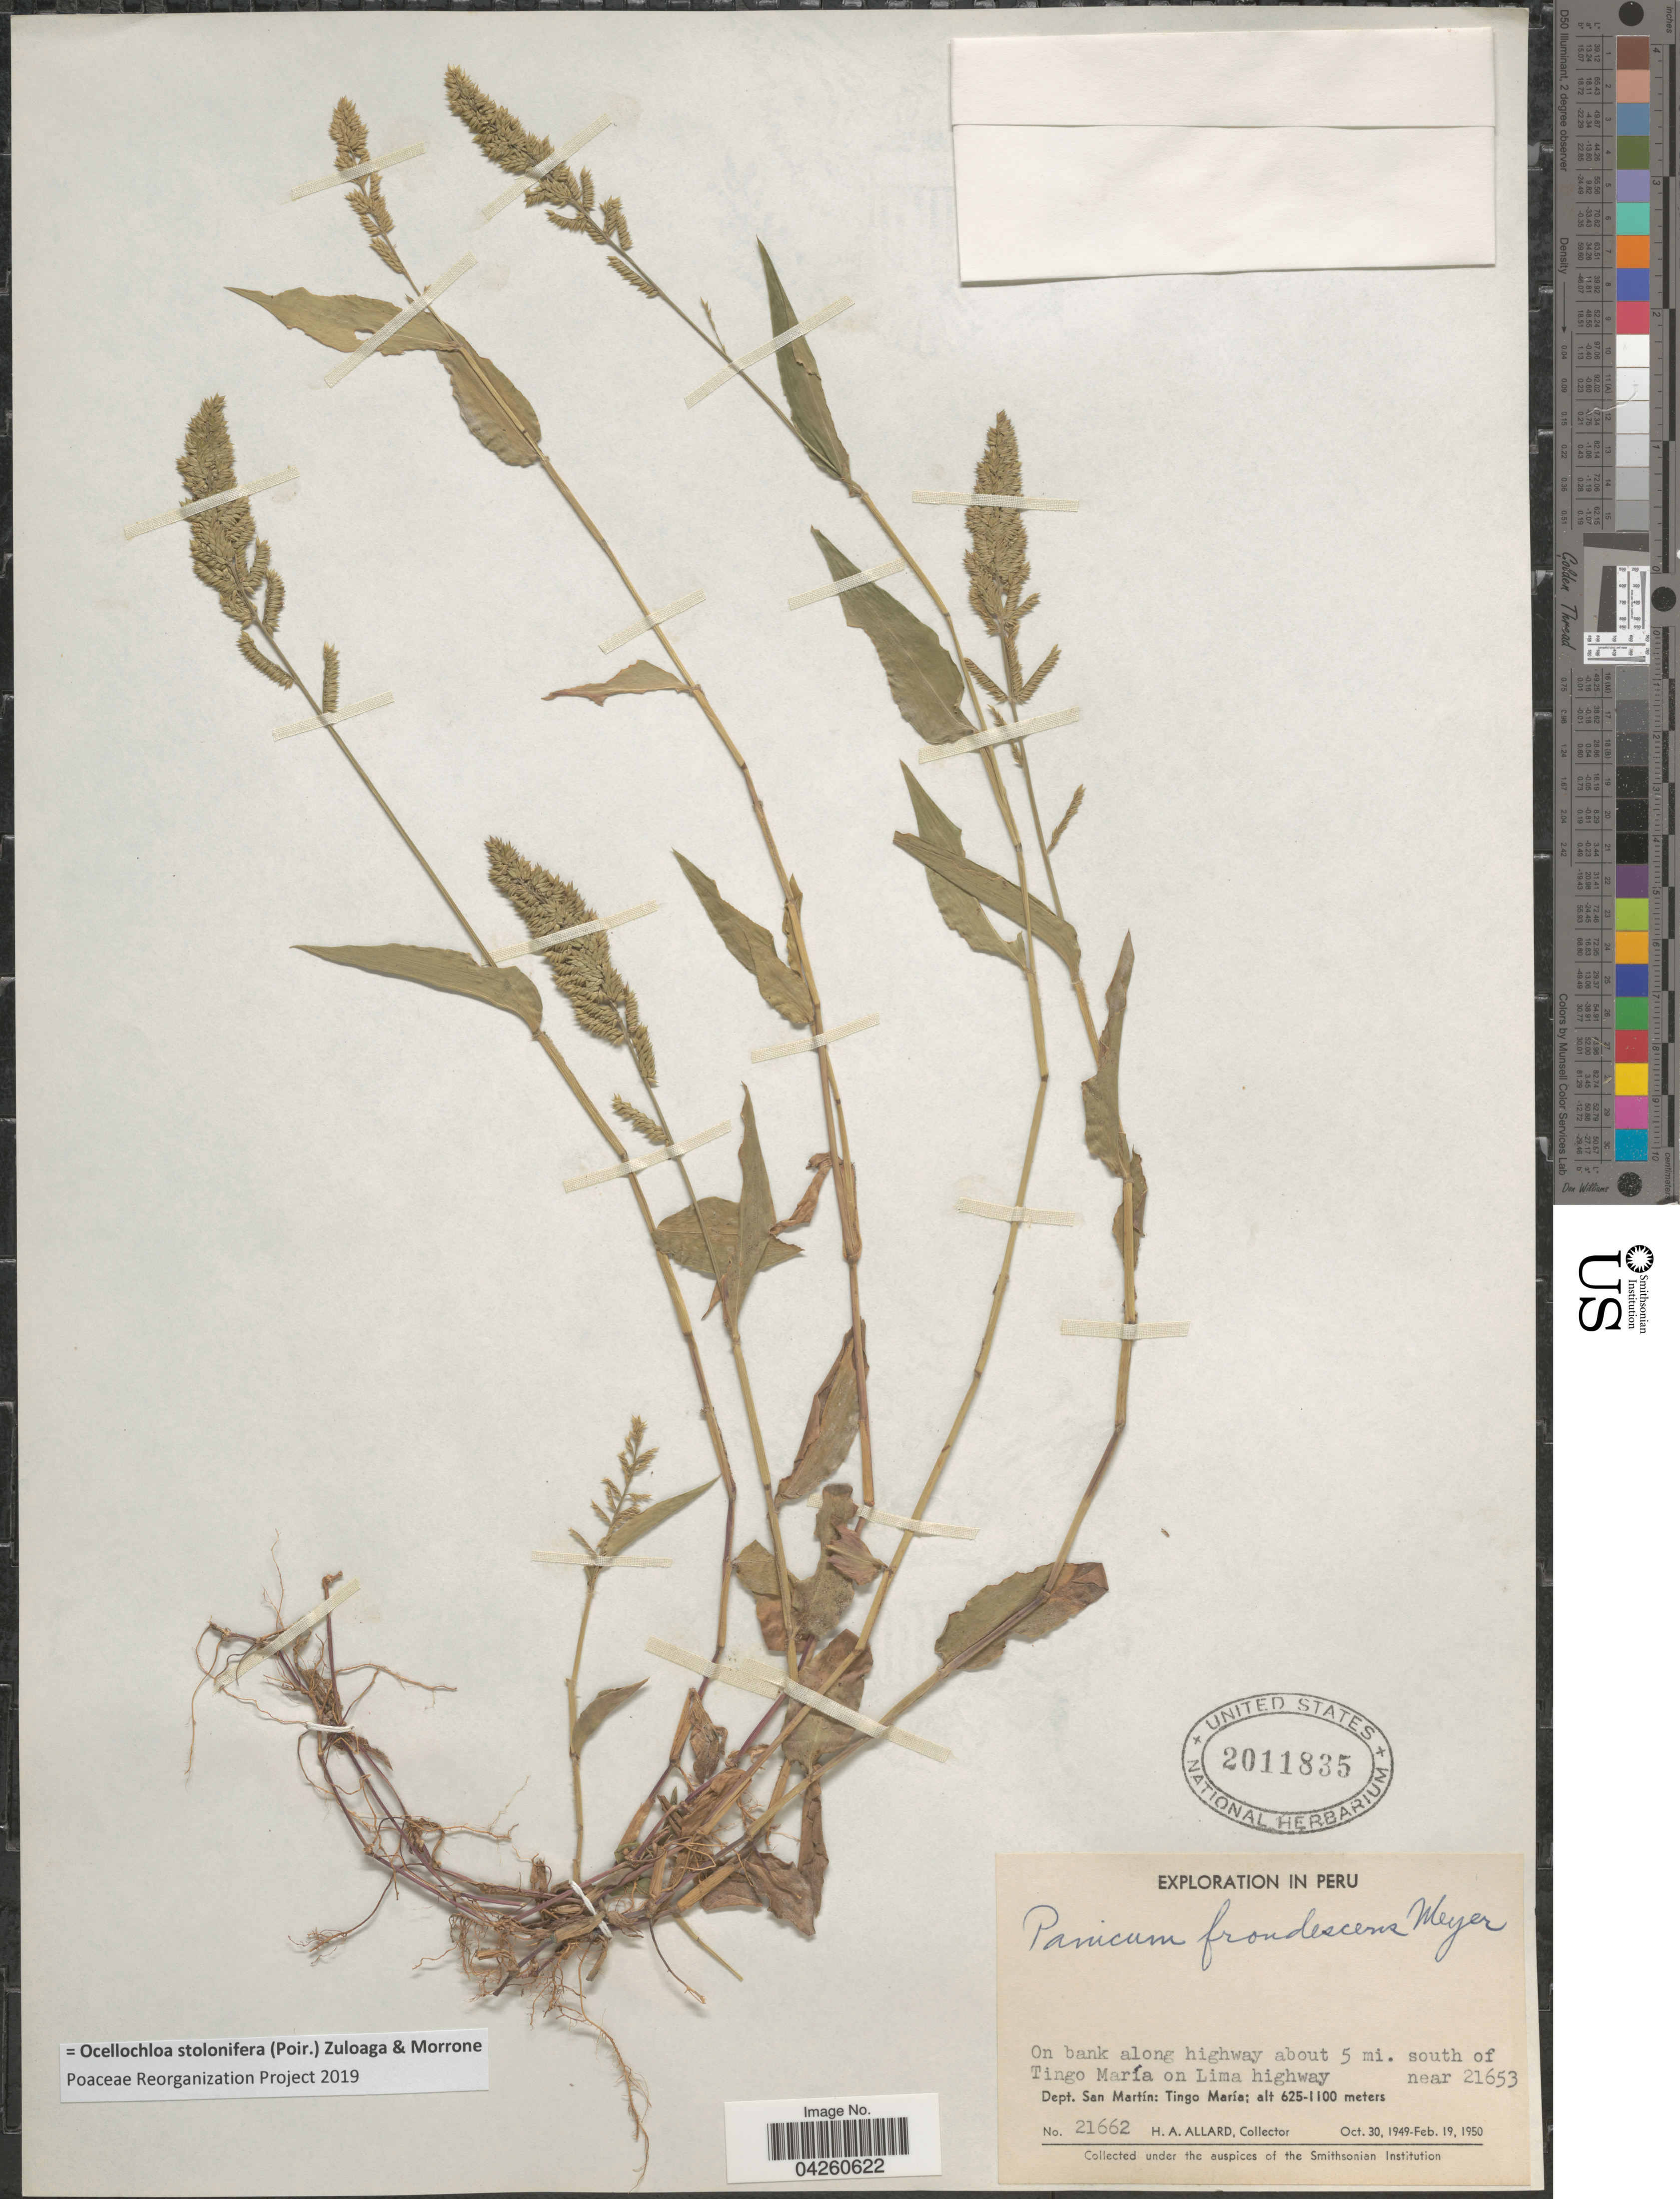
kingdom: Plantae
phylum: Tracheophyta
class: Liliopsida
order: Poales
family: Poaceae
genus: Ocellochloa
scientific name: Ocellochloa stolonifera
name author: (Poir.) Zuloaga & Morrone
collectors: H. A. Allard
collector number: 21662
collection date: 1949-10-30/1950-02-19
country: Peru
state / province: San Martín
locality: Exploration In Peru. On bank along highway about 5 mi. south of Tingo María on Lima highway. Dept. San Martín: Tingo María.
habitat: on bank along highway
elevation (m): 625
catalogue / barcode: US 2011835